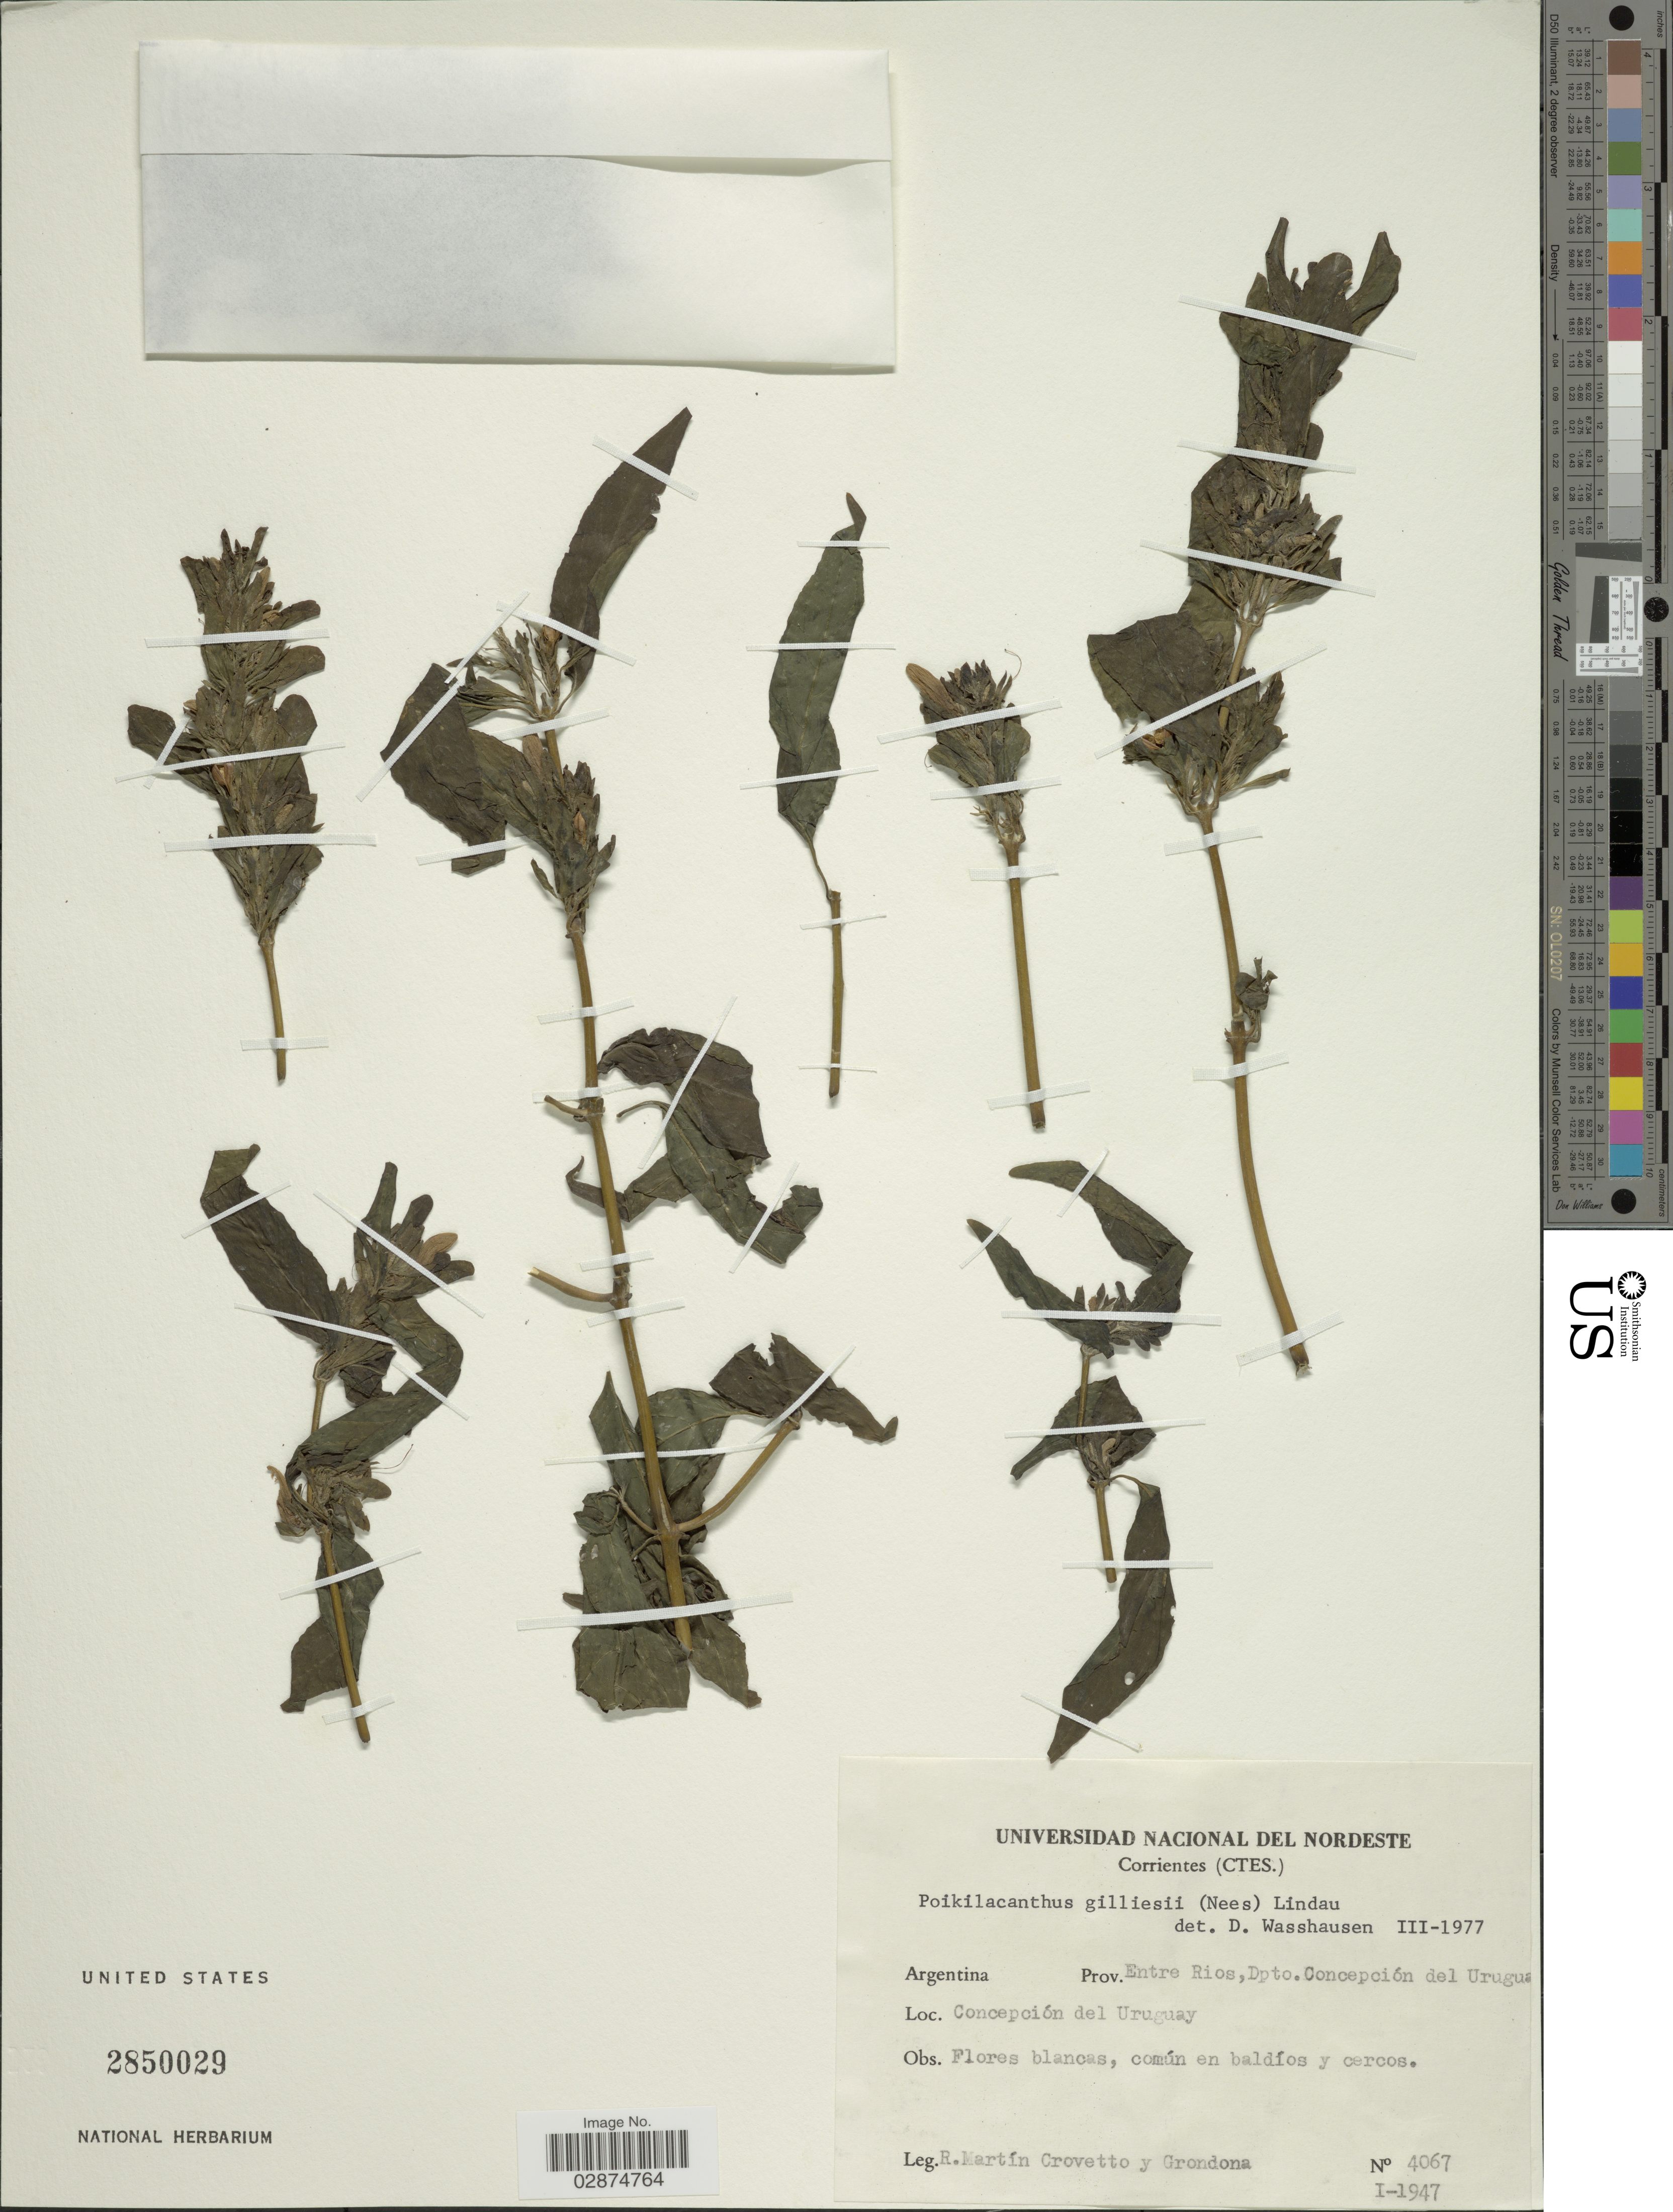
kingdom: Plantae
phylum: Tracheophyta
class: Magnoliopsida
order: Lamiales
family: Acanthaceae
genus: Poikilacanthus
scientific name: Poikilacanthus glandulosus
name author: (Nees) Ariza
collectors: R. Crovetto & Grondona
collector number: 4067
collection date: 1947-01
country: Argentina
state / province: Entre Rios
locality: Dpto. Concepción del Urugua, Concepción del Uruguay.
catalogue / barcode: US 2850029